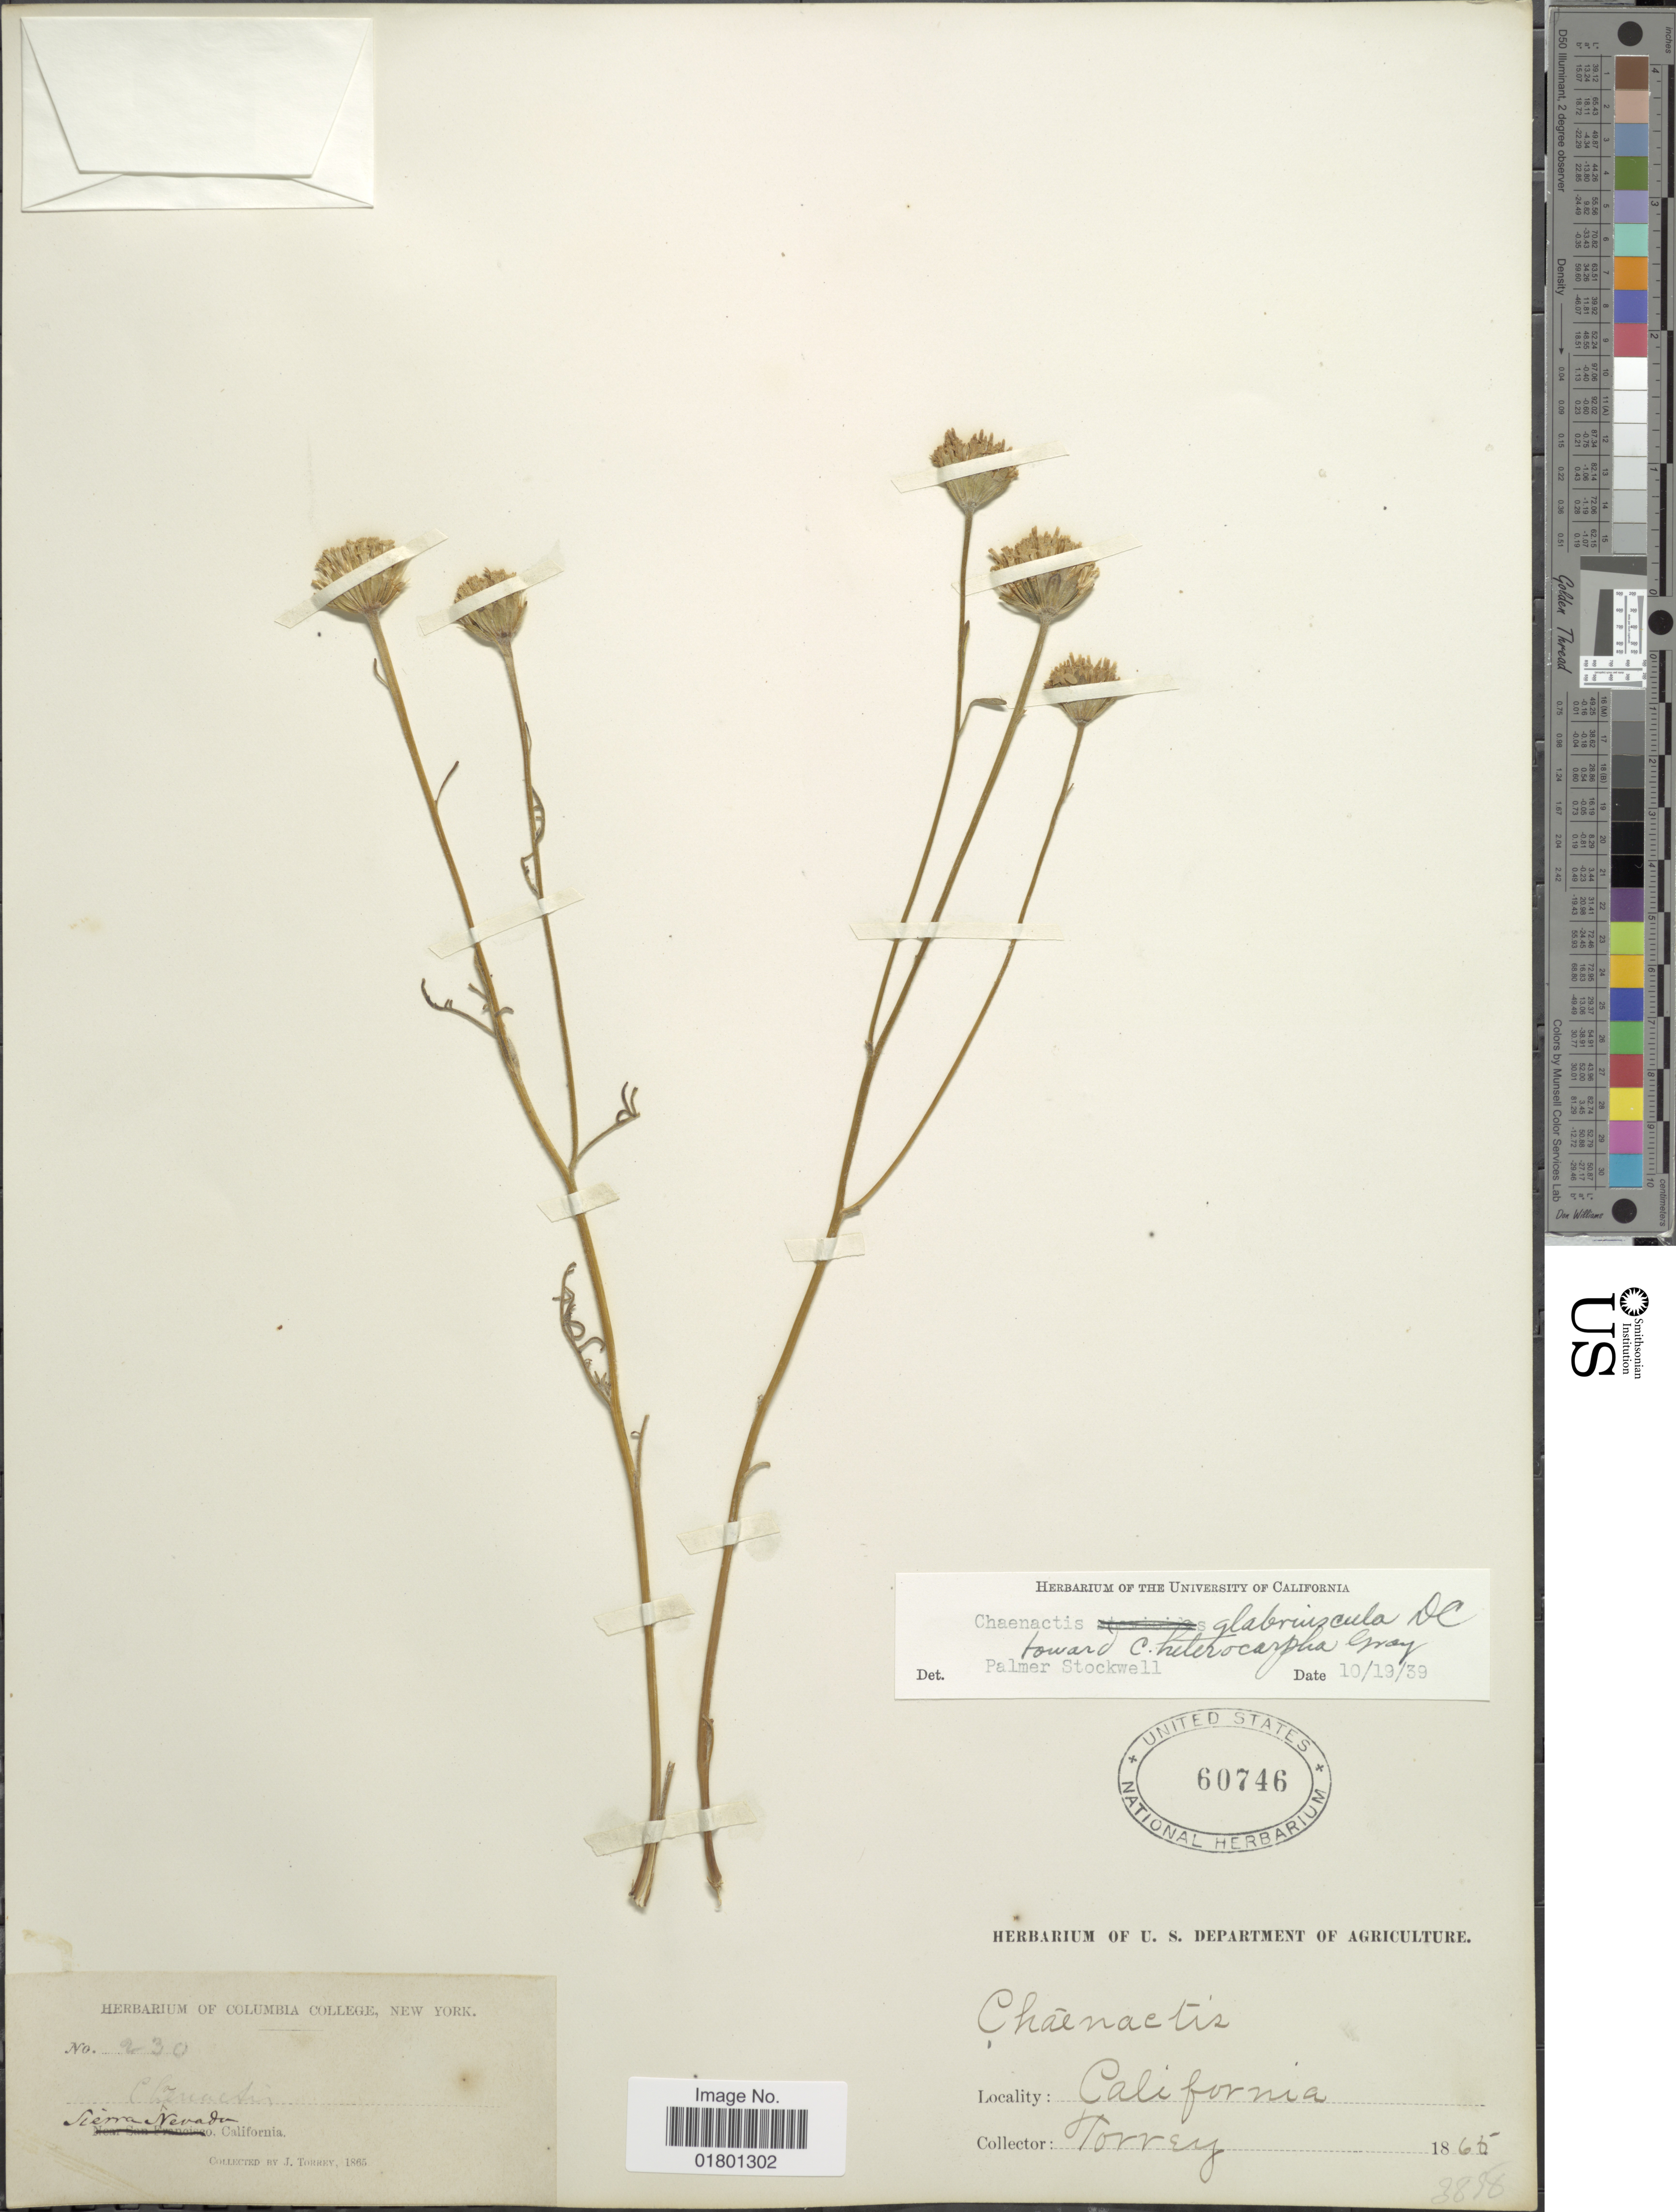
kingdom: Plantae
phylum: Tracheophyta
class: Magnoliopsida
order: Asterales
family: Asteraceae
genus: Chaenactis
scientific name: Chaenactis glabriuscula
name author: DC.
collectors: J. Torrey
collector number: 230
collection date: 1865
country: United States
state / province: California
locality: Sierra Nevada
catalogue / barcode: US 60746